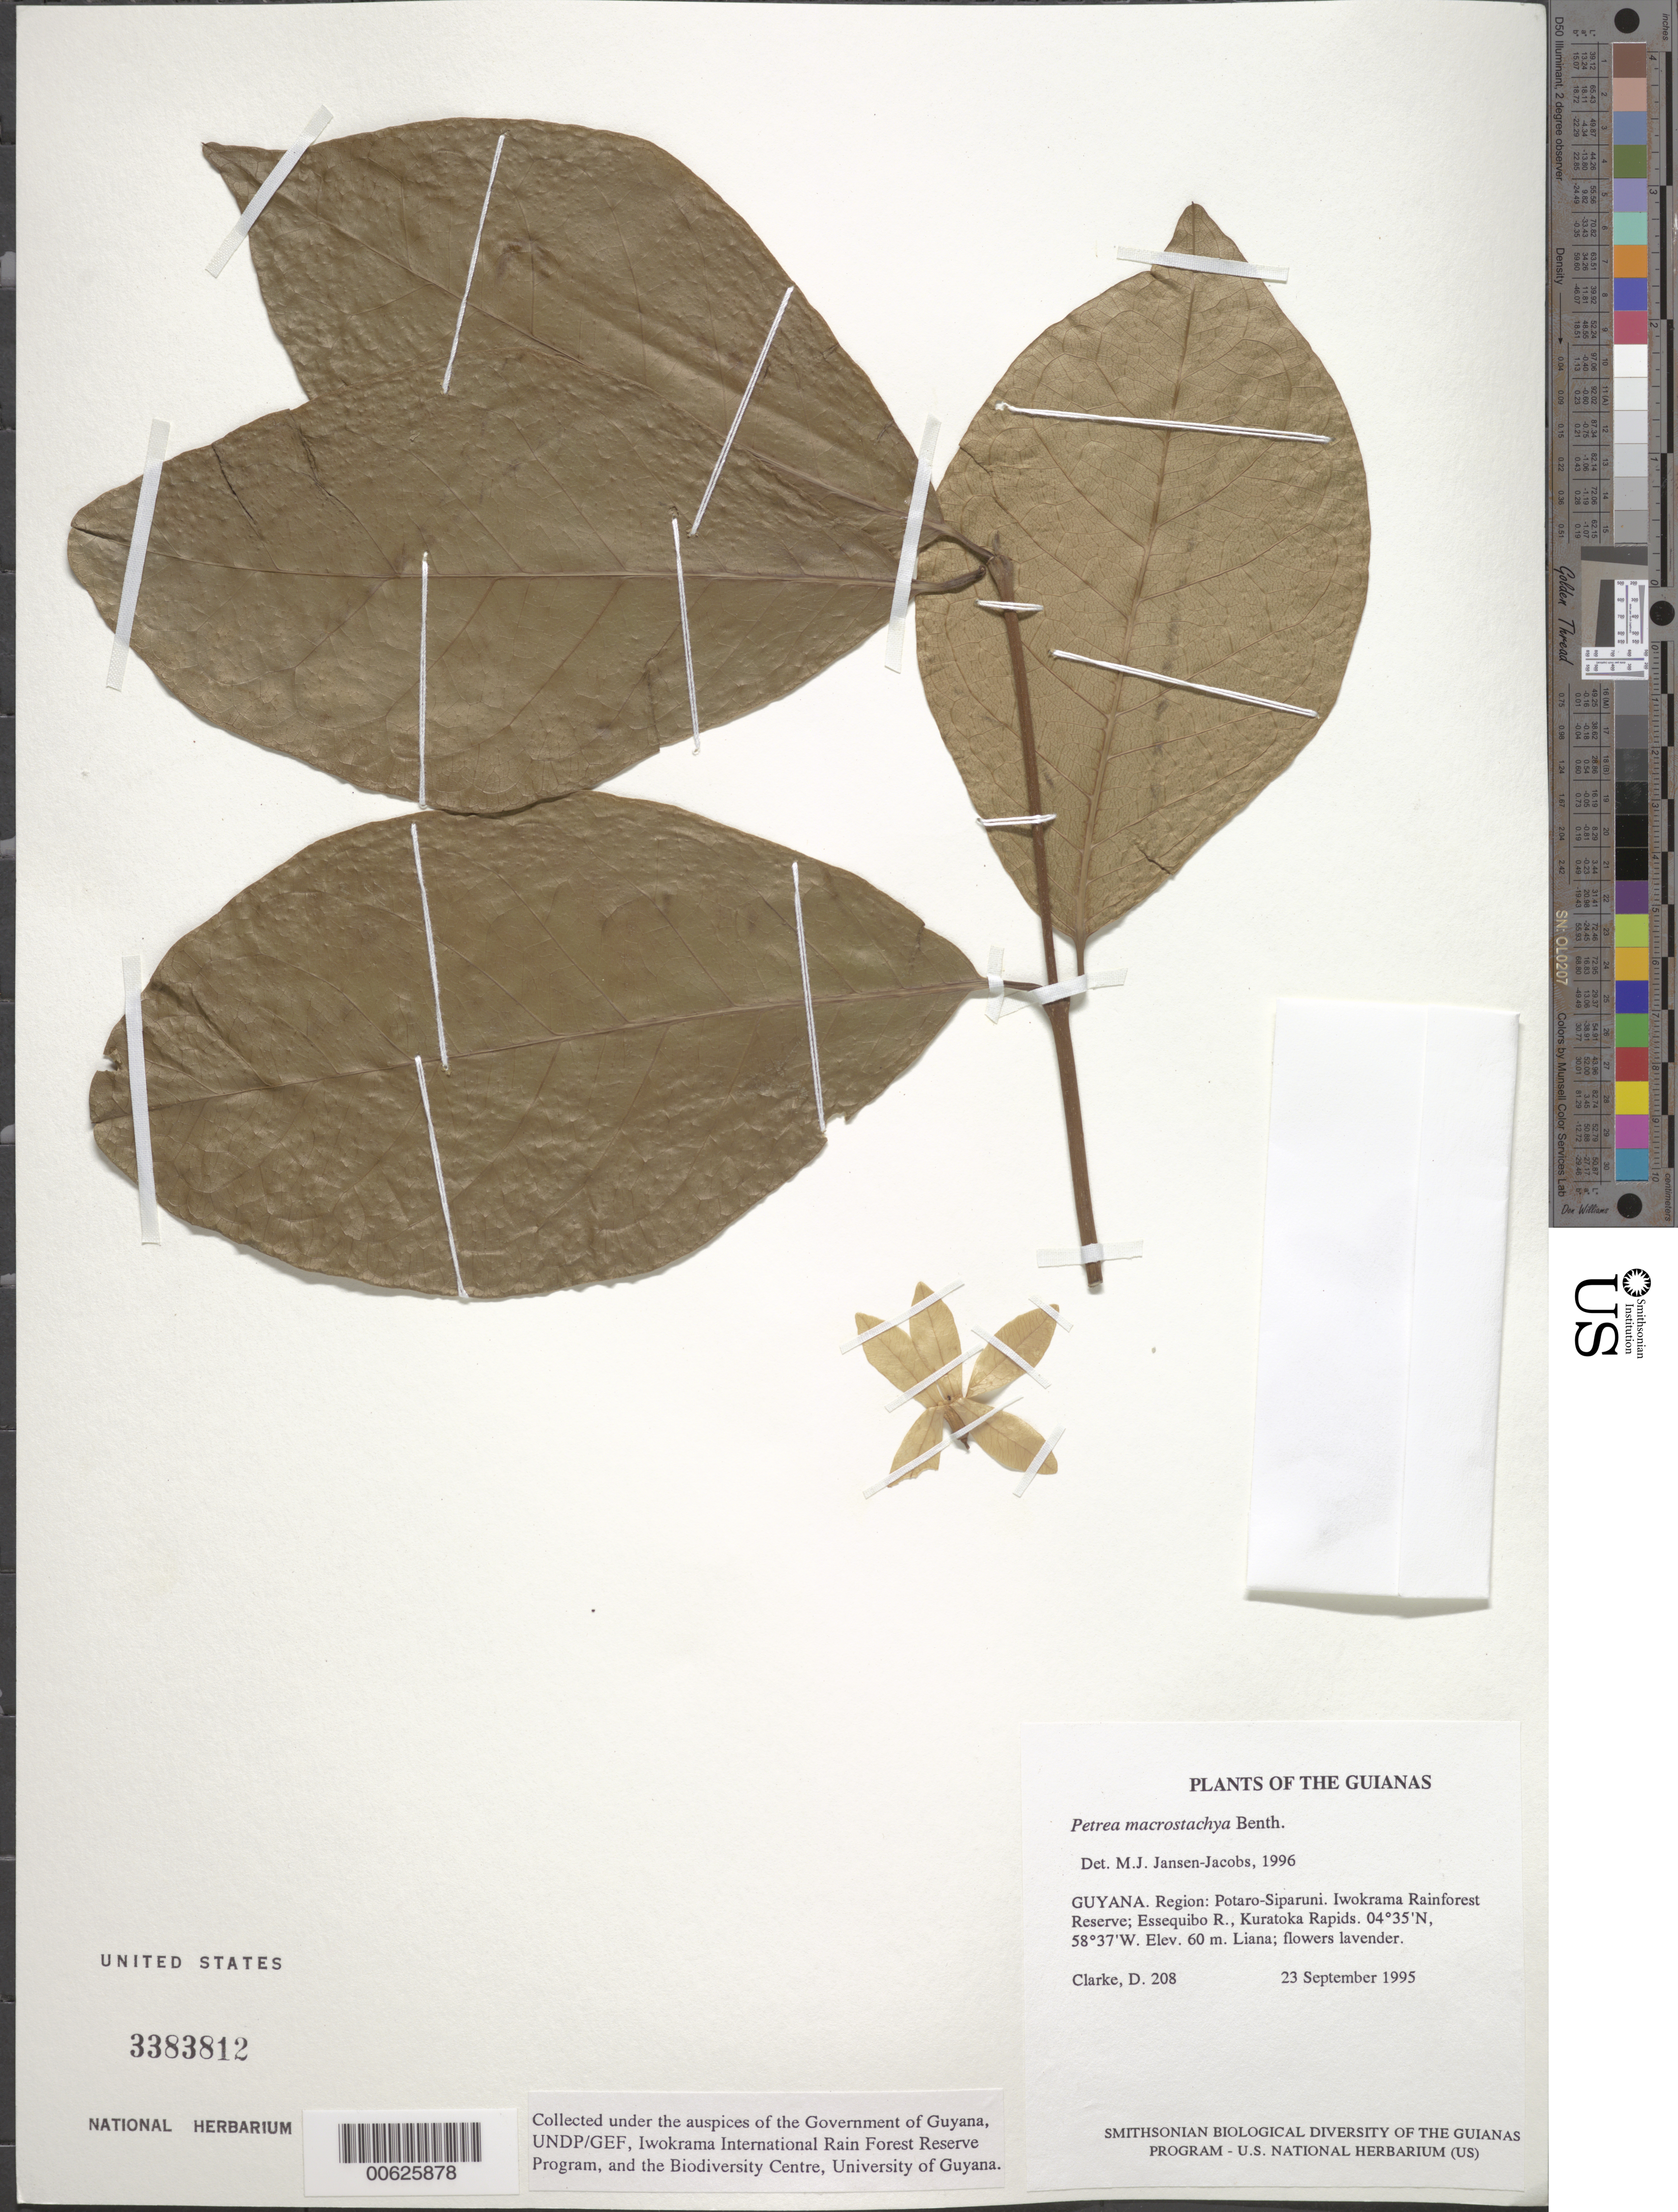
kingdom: Plantae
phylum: Tracheophyta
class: Magnoliopsida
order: Lamiales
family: Verbenaceae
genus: Petrea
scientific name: Petrea macrostachya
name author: Benth.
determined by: Jansen-Jacobs, M. J., (U), Nationaal Herbarium Nederland, Utrecht University branch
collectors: H. D. Clarke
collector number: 208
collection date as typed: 23 September 1995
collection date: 1995-09-23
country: Guyana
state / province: Potaro-Siparuni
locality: Iwokrama Rainforest Reserve; Essequibo R., Kuratoka Rapids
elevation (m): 60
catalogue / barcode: US 3383812